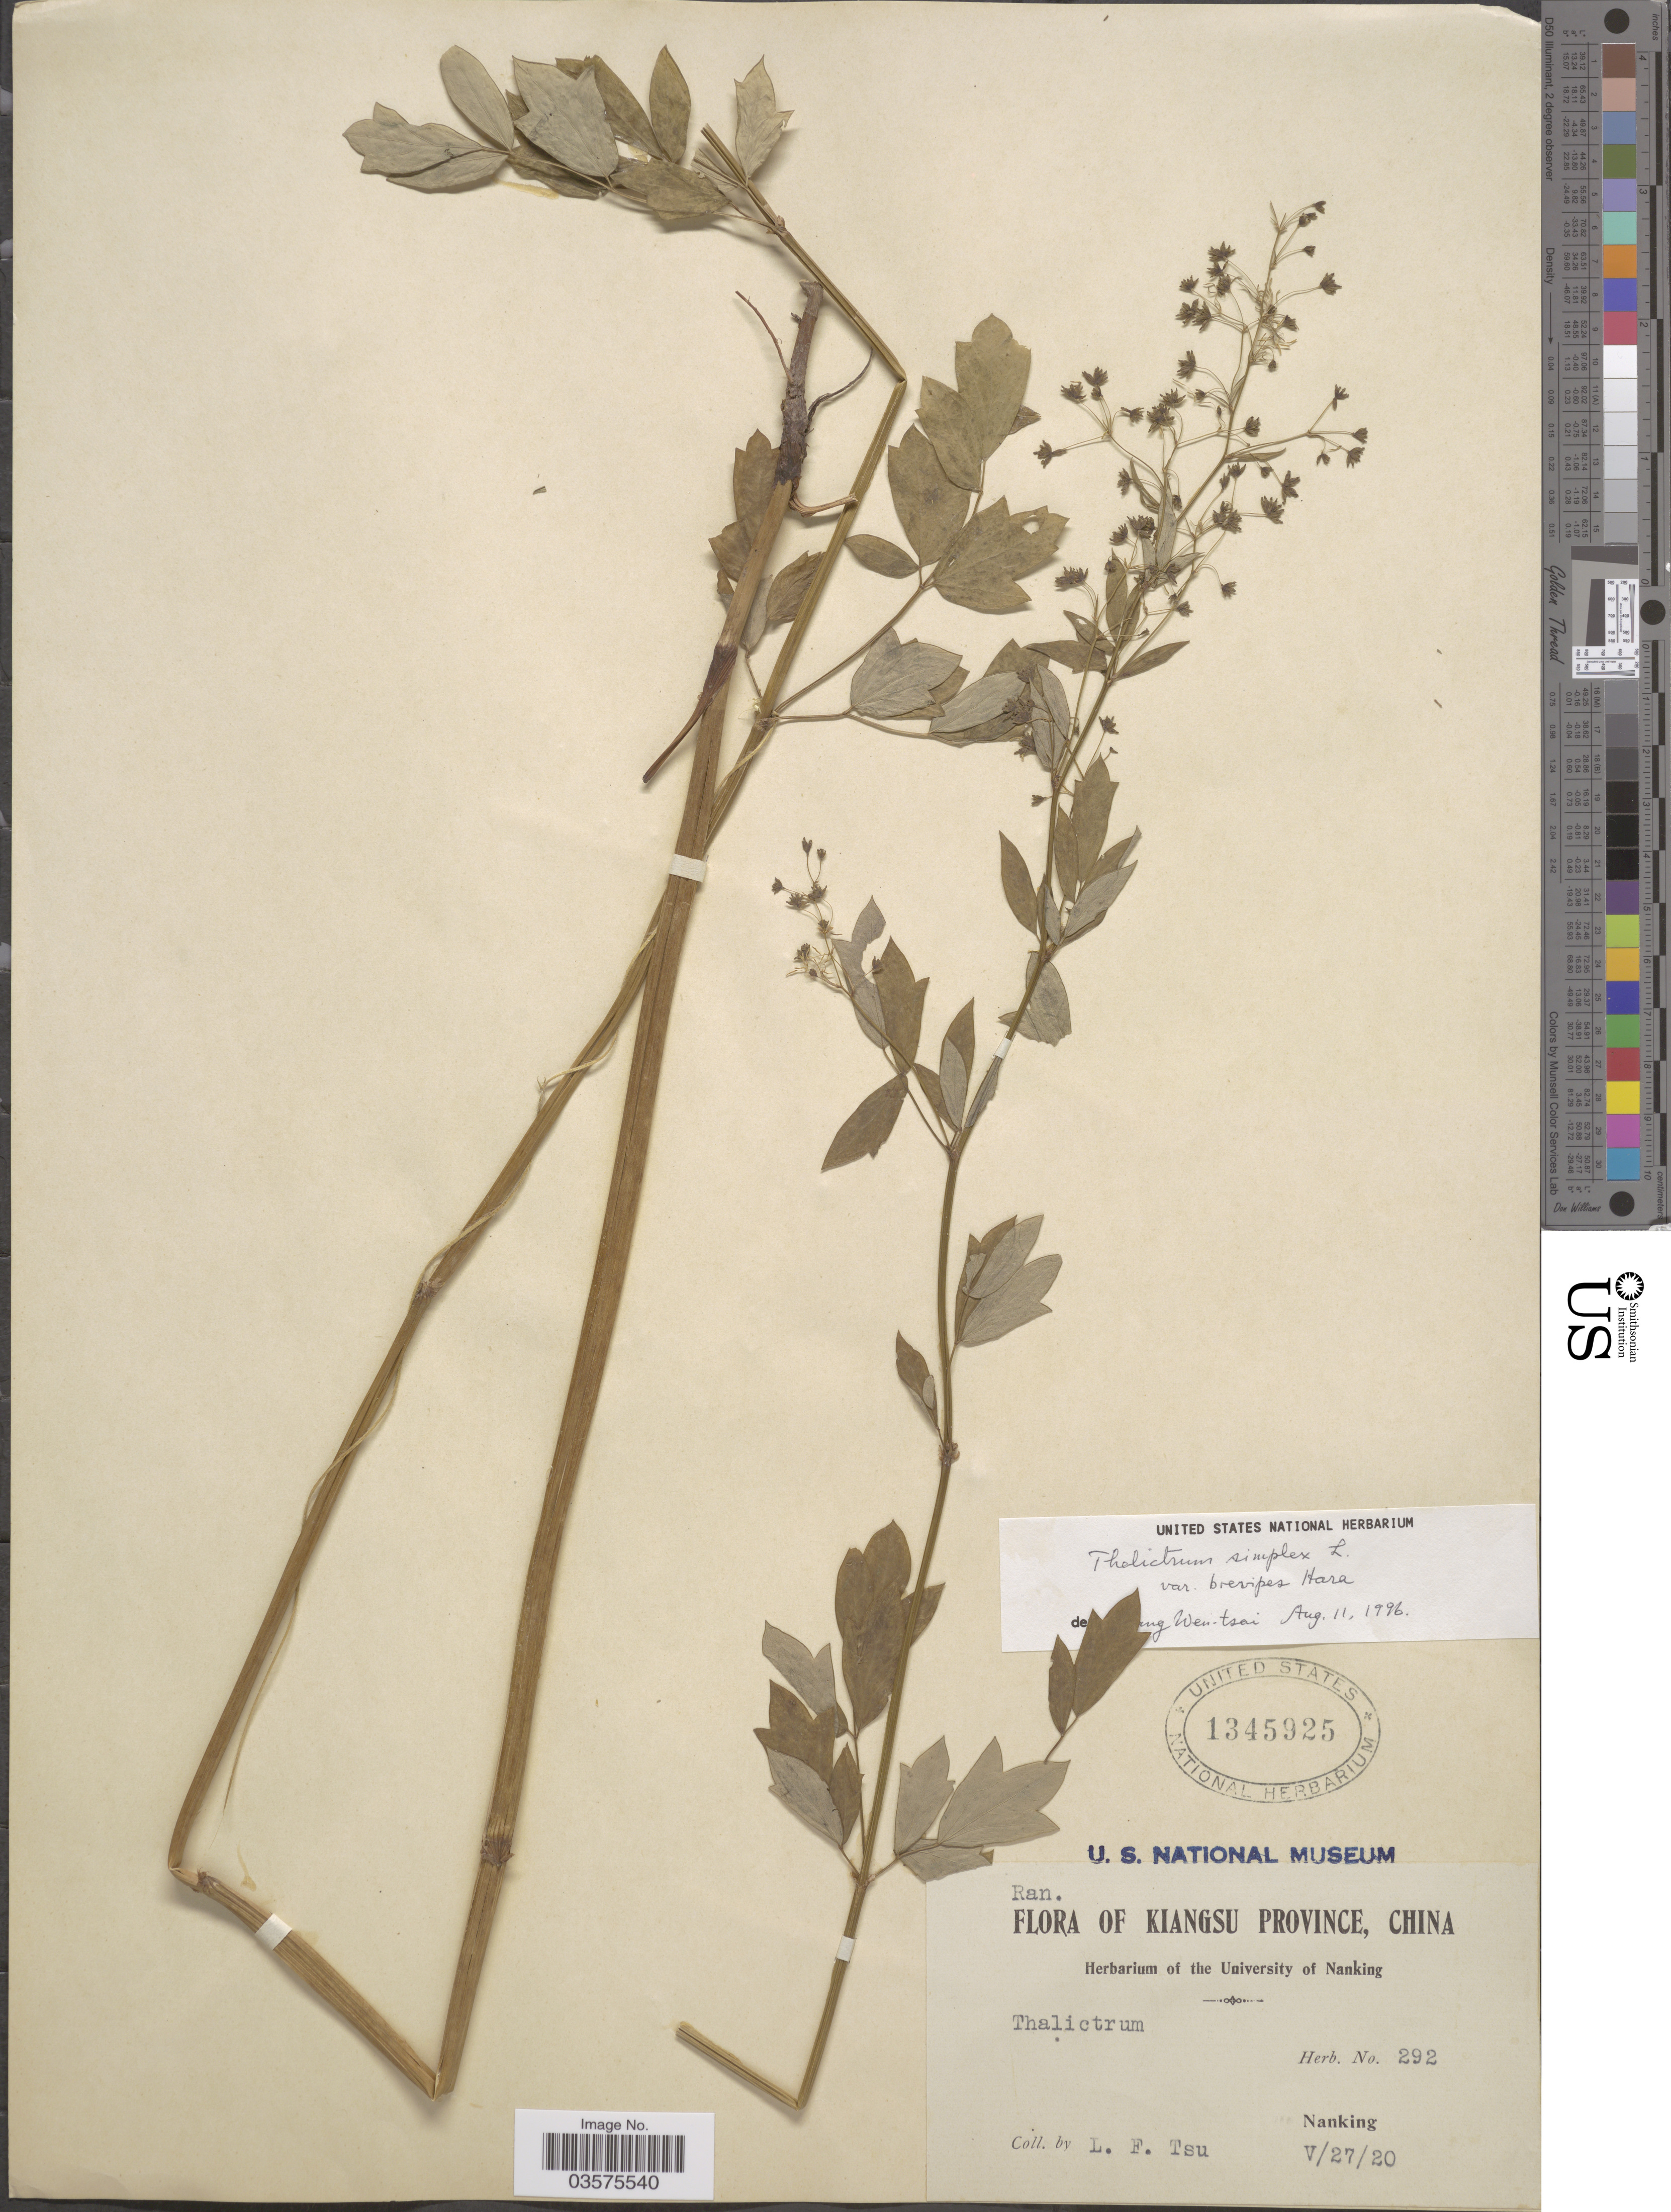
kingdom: Plantae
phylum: Tracheophyta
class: Magnoliopsida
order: Ranunculales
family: Ranunculaceae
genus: Thalictrum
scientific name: Thalictrum simplex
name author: L.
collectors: L. Tsu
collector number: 292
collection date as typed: Transcribed d/m/y: 27/5/20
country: China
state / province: Jiangsu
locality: Kiangsu Province. Nanking.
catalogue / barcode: US 1345925